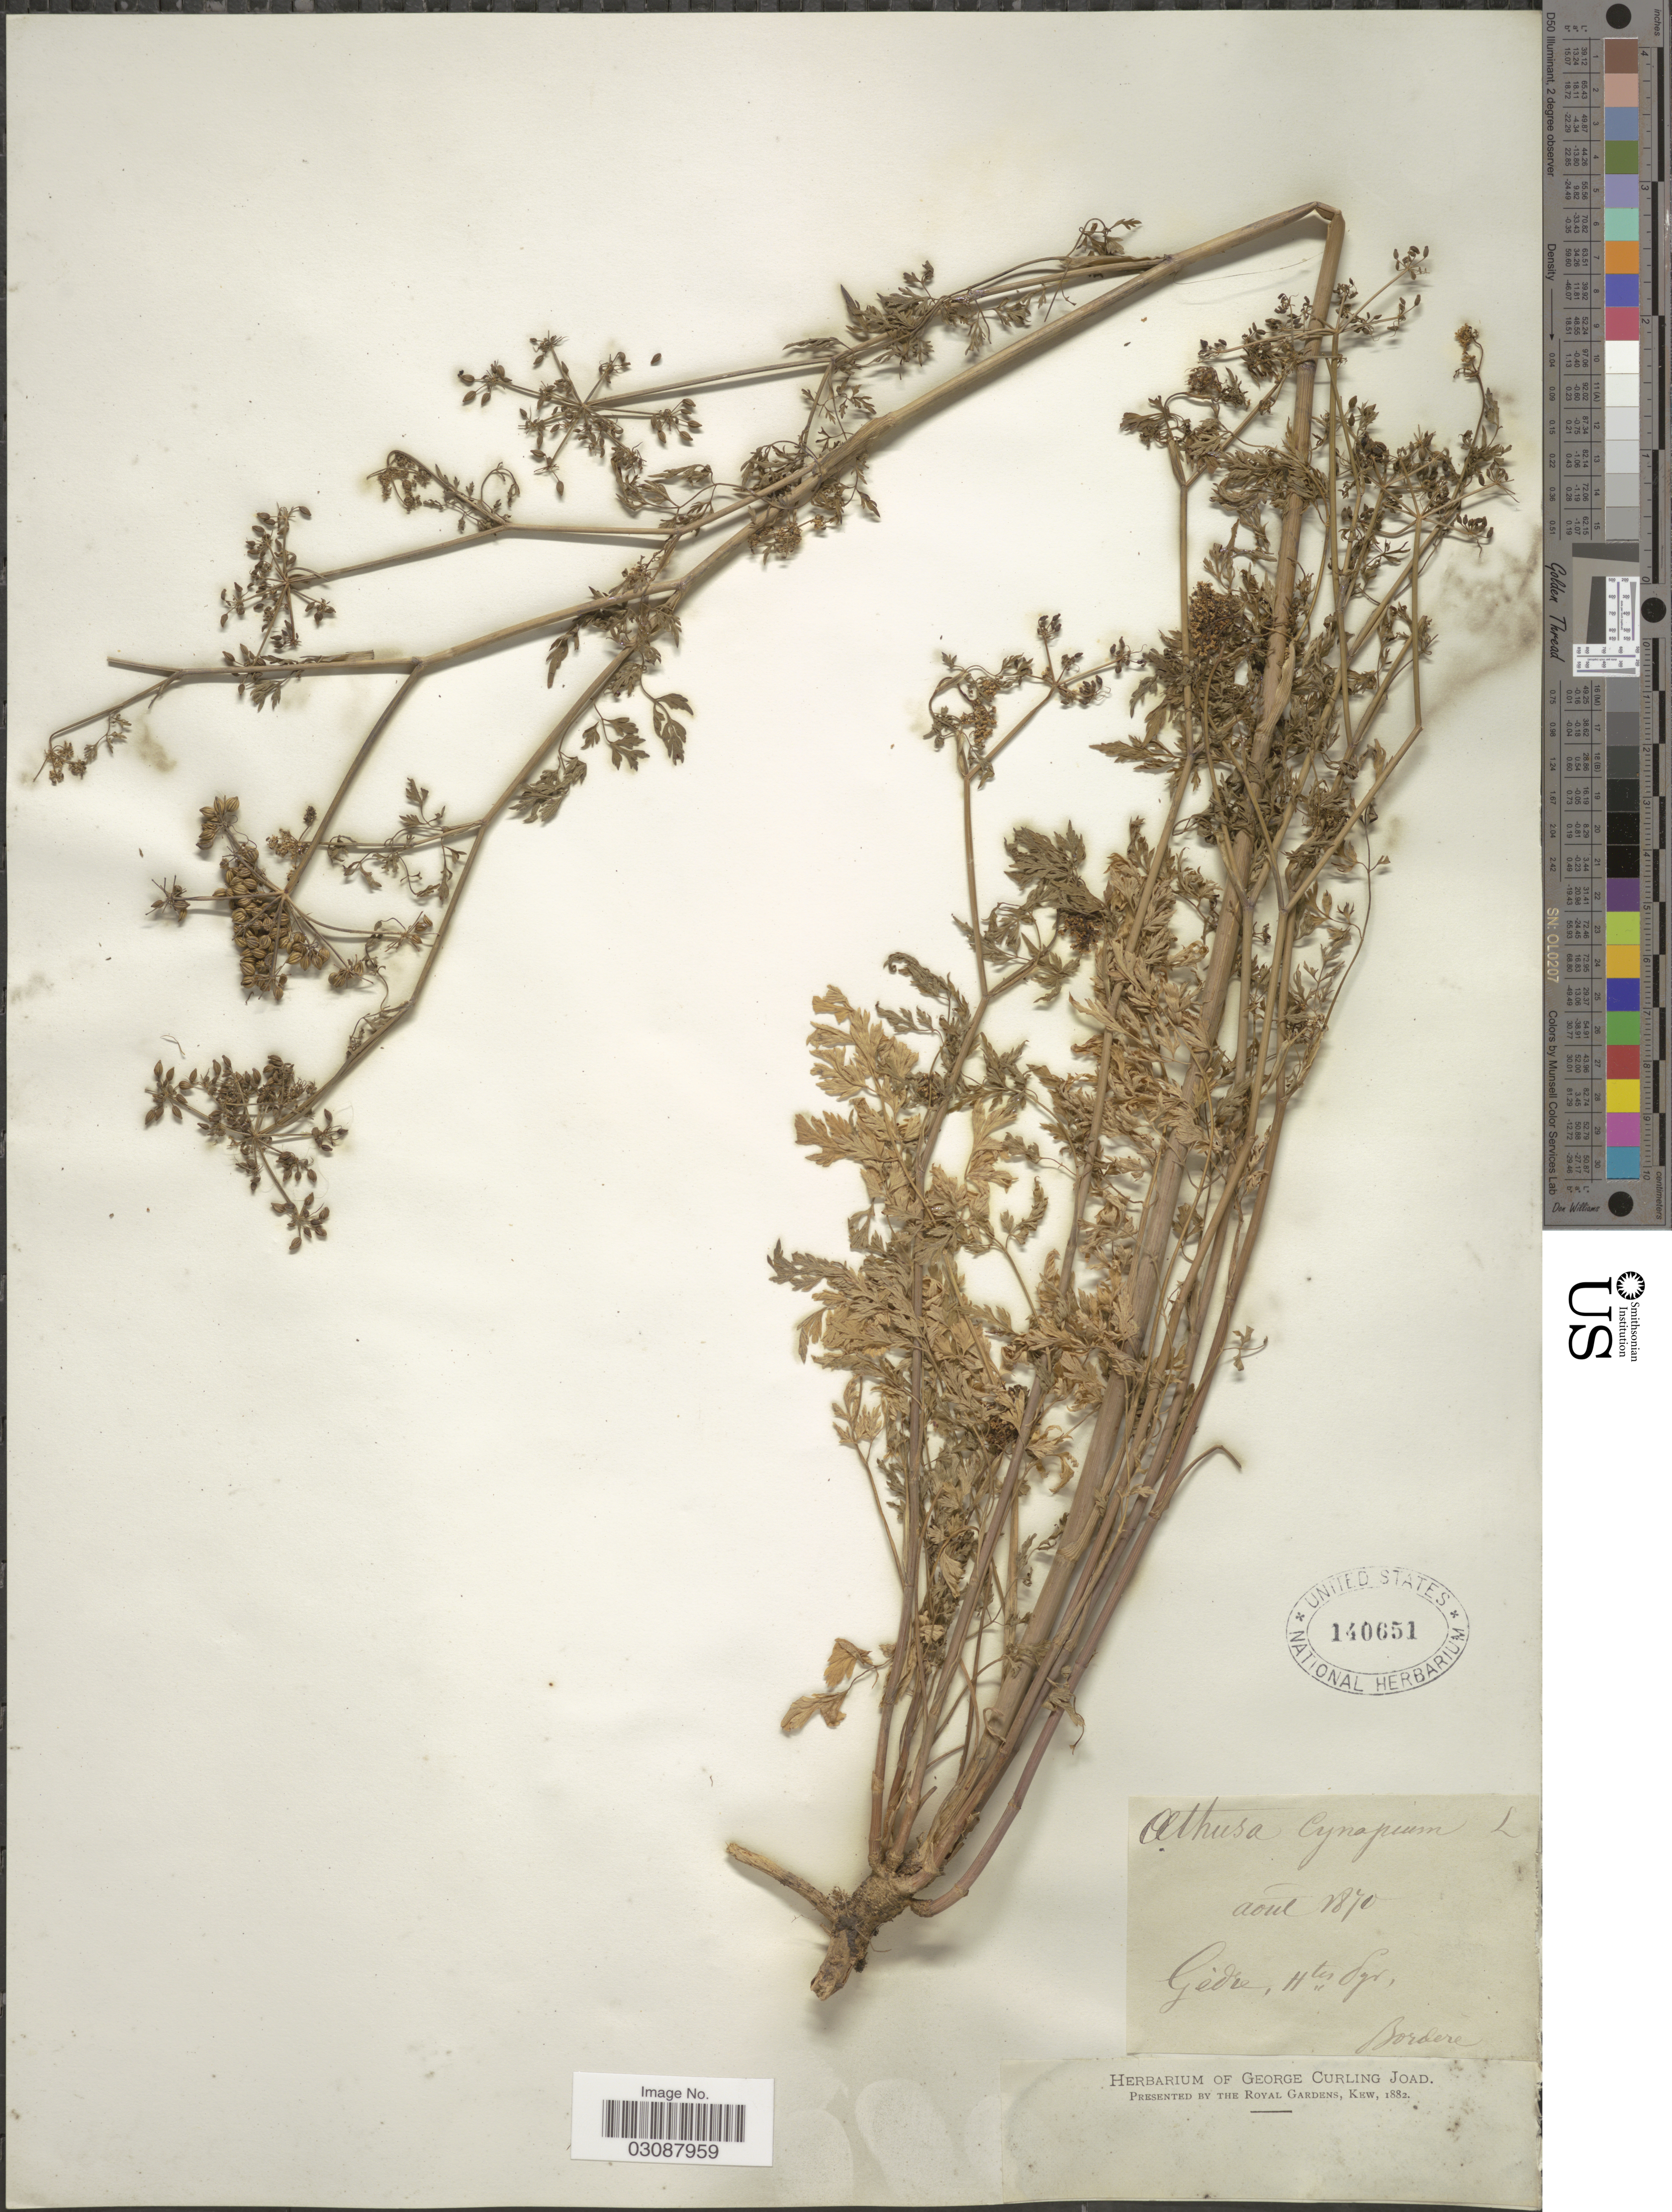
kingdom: Plantae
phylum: Tracheophyta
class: Magnoliopsida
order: Apiales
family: Apiaceae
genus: Aethusa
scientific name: Aethusa cynapium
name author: L.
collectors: -. Bordere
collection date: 1870-08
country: France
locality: Gèdre, Htes Pyr.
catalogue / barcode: US 140651